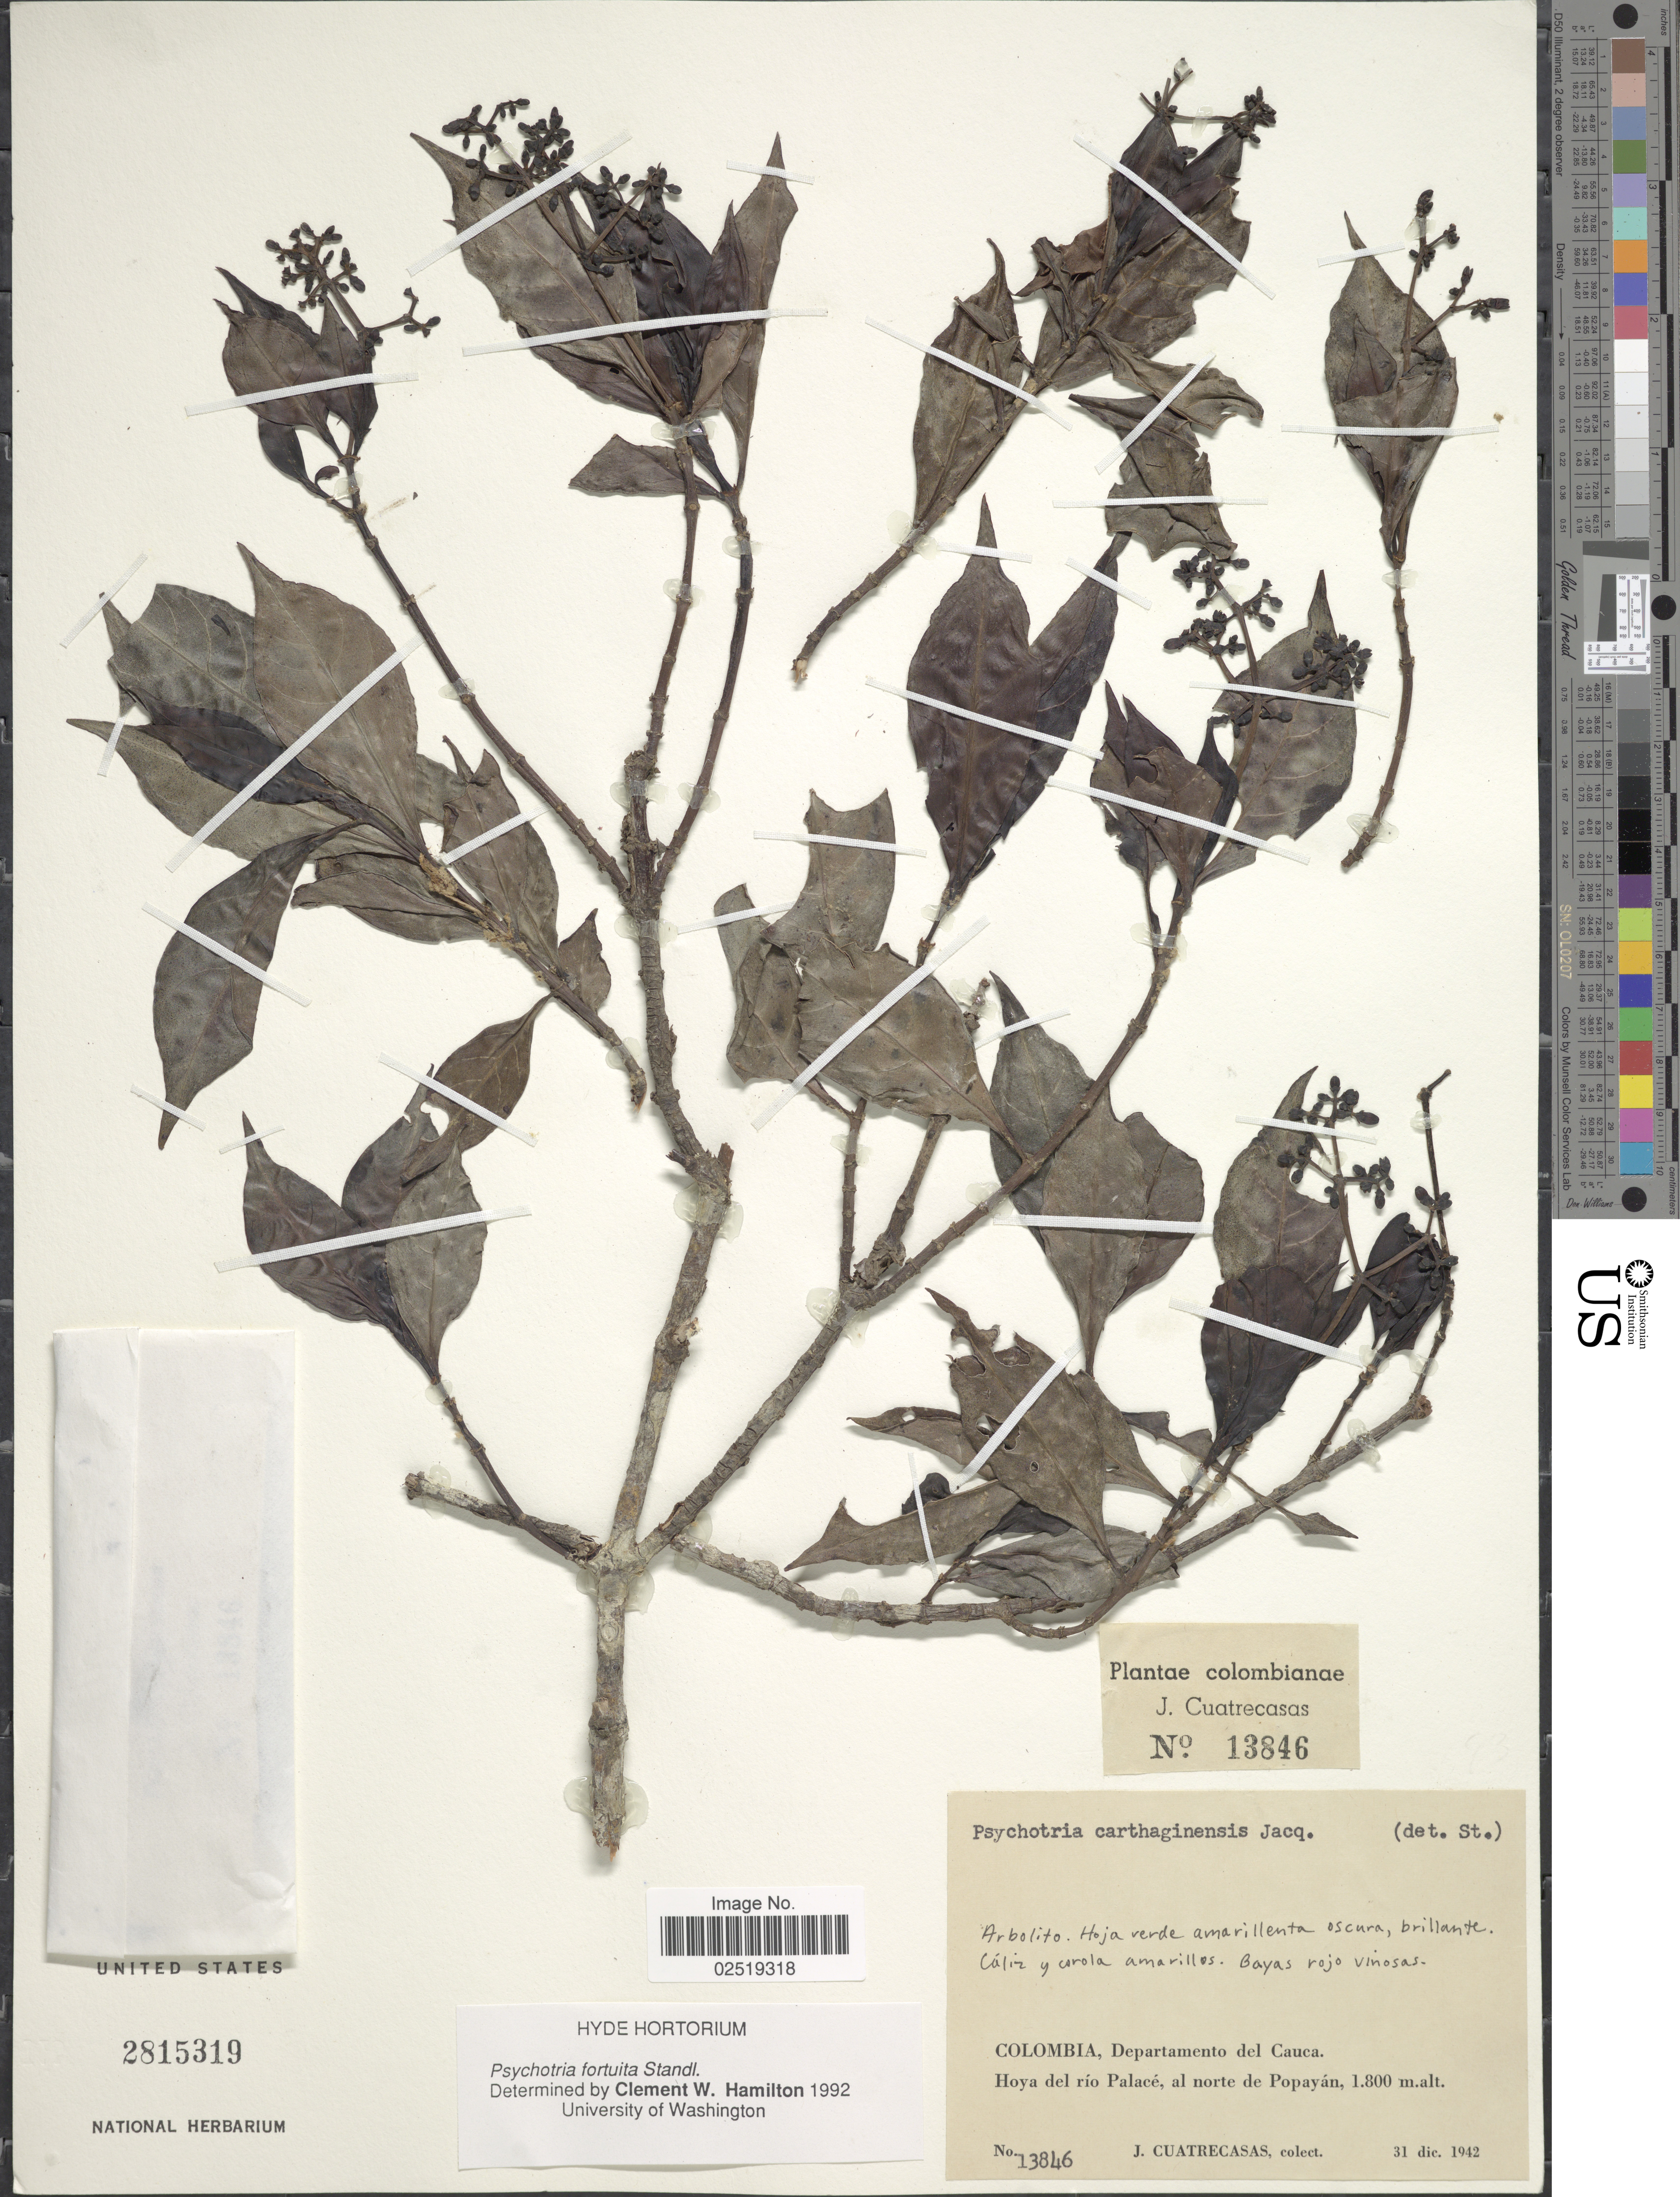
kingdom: Plantae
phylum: Tracheophyta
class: Magnoliopsida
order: Gentianales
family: Rubiaceae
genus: Psychotria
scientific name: Psychotria fortuita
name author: Standl.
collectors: J. Cuatrecasas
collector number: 13846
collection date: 1942-12-31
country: Colombia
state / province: Cauca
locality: Departamento del Cauca. Hoya del rio Palace, al norte de Popayan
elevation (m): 1800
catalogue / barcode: US 2815319